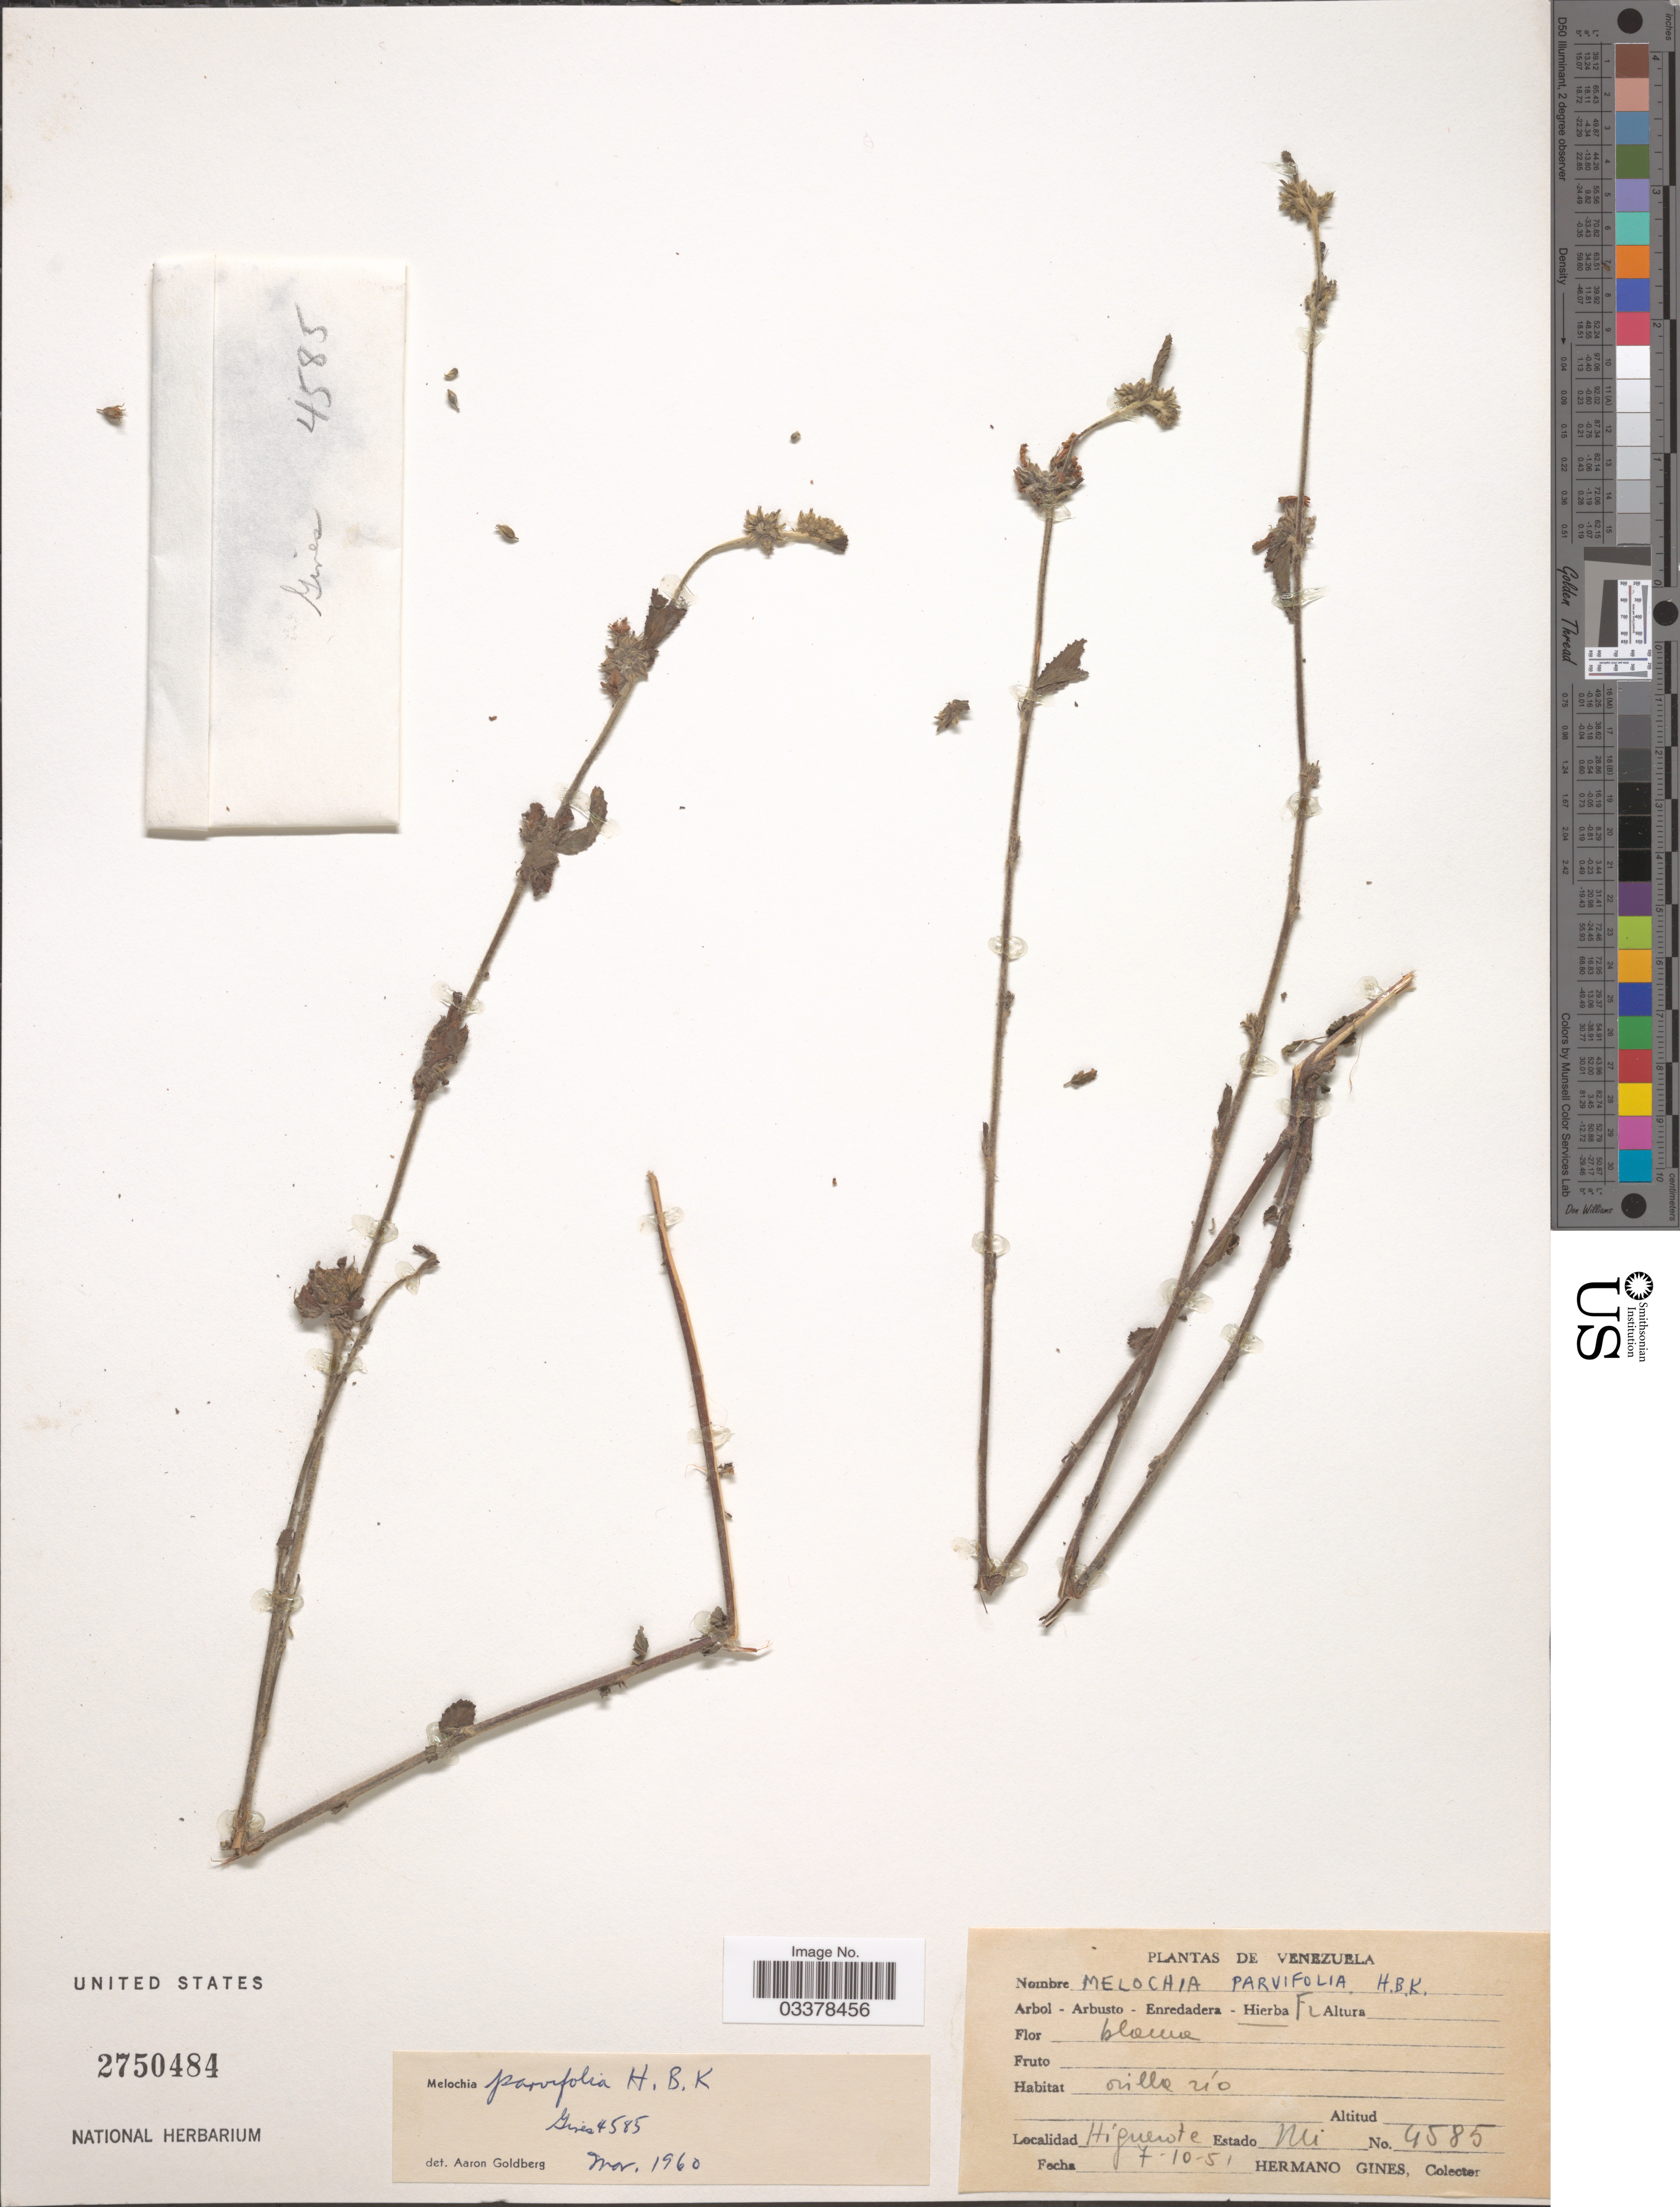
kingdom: Plantae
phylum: Tracheophyta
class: Magnoliopsida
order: Malvales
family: Malvaceae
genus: Melochia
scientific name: Melochia parvifolia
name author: Kunth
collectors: Bro. Gines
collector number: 4585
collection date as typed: Transcribed d/m/y: 7/10/51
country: Venezuela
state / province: Miranda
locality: Higuerote, orilla río [riverbank].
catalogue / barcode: US 2750484